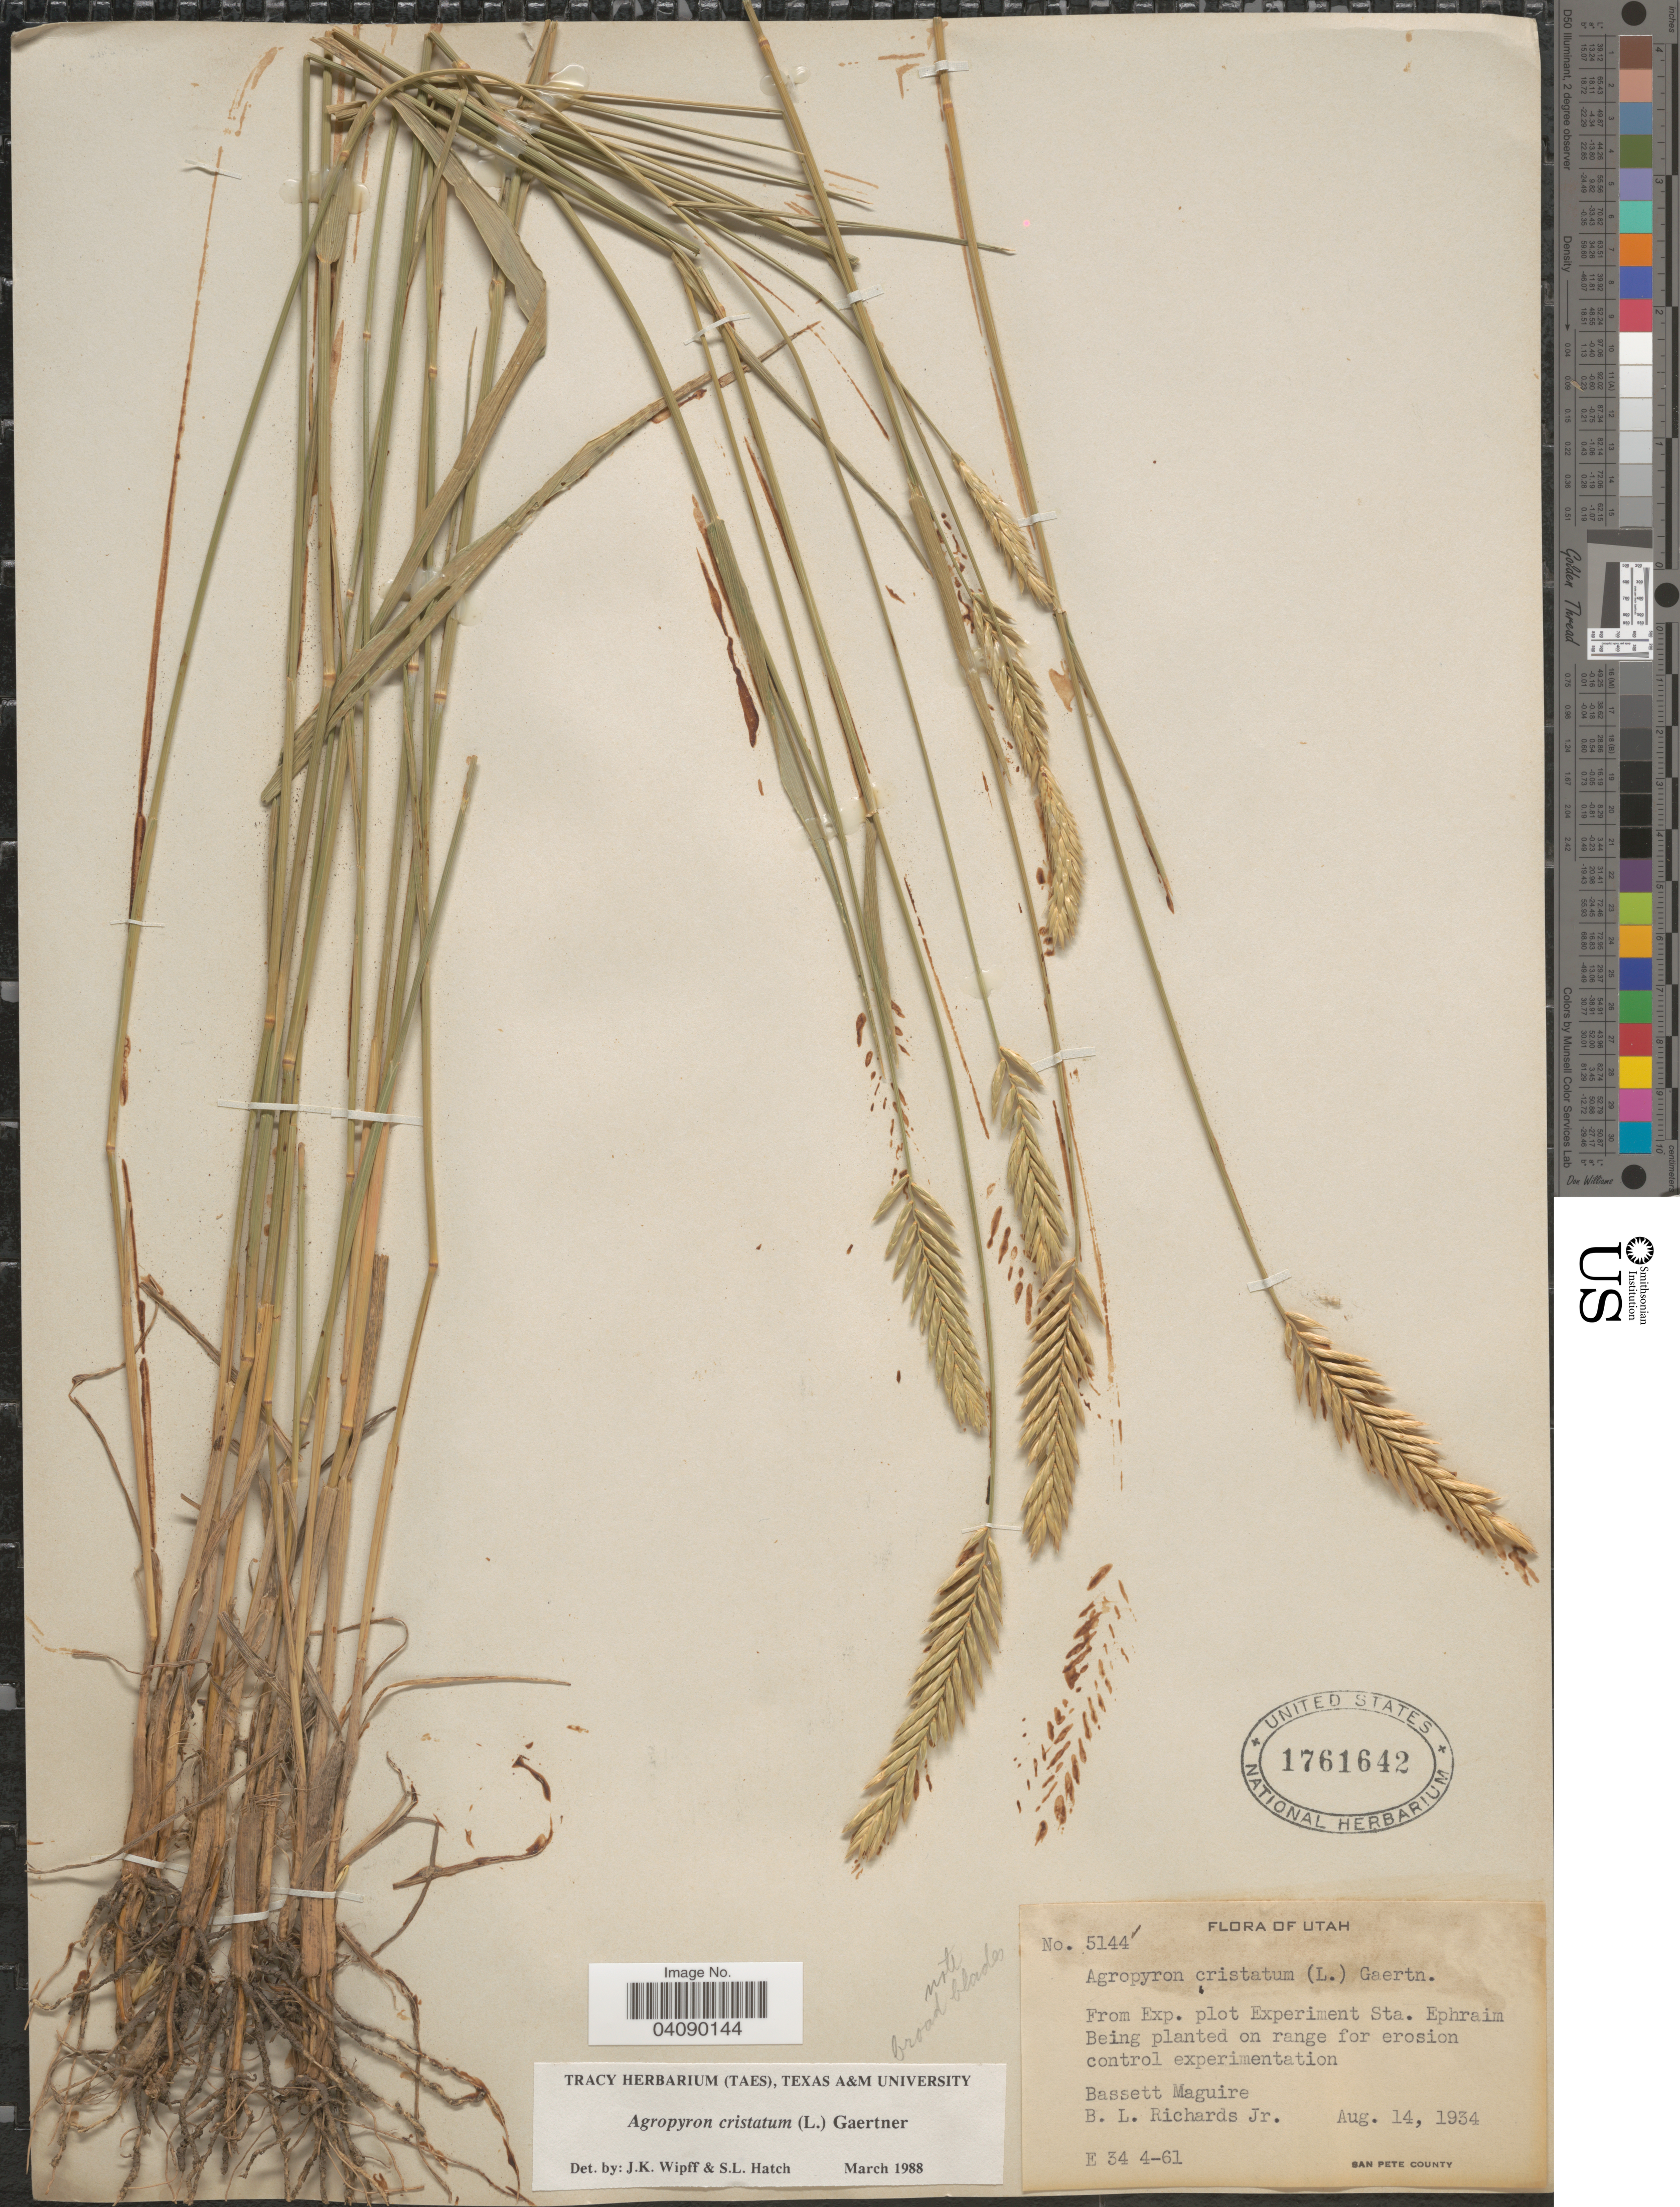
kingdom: Plantae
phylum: Tracheophyta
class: Liliopsida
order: Poales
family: Poaceae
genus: Agropyron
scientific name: Agropyron cristatum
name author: (L.) Gaertn.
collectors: B. Maguire & B. Richards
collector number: E34 4-61/5144?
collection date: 1934-08-14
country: United States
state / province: Utah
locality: From Exp. plot Experiment Sta. Ephraim. Being planted on range for erosion control experimentation. San Pete County.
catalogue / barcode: US 1761642